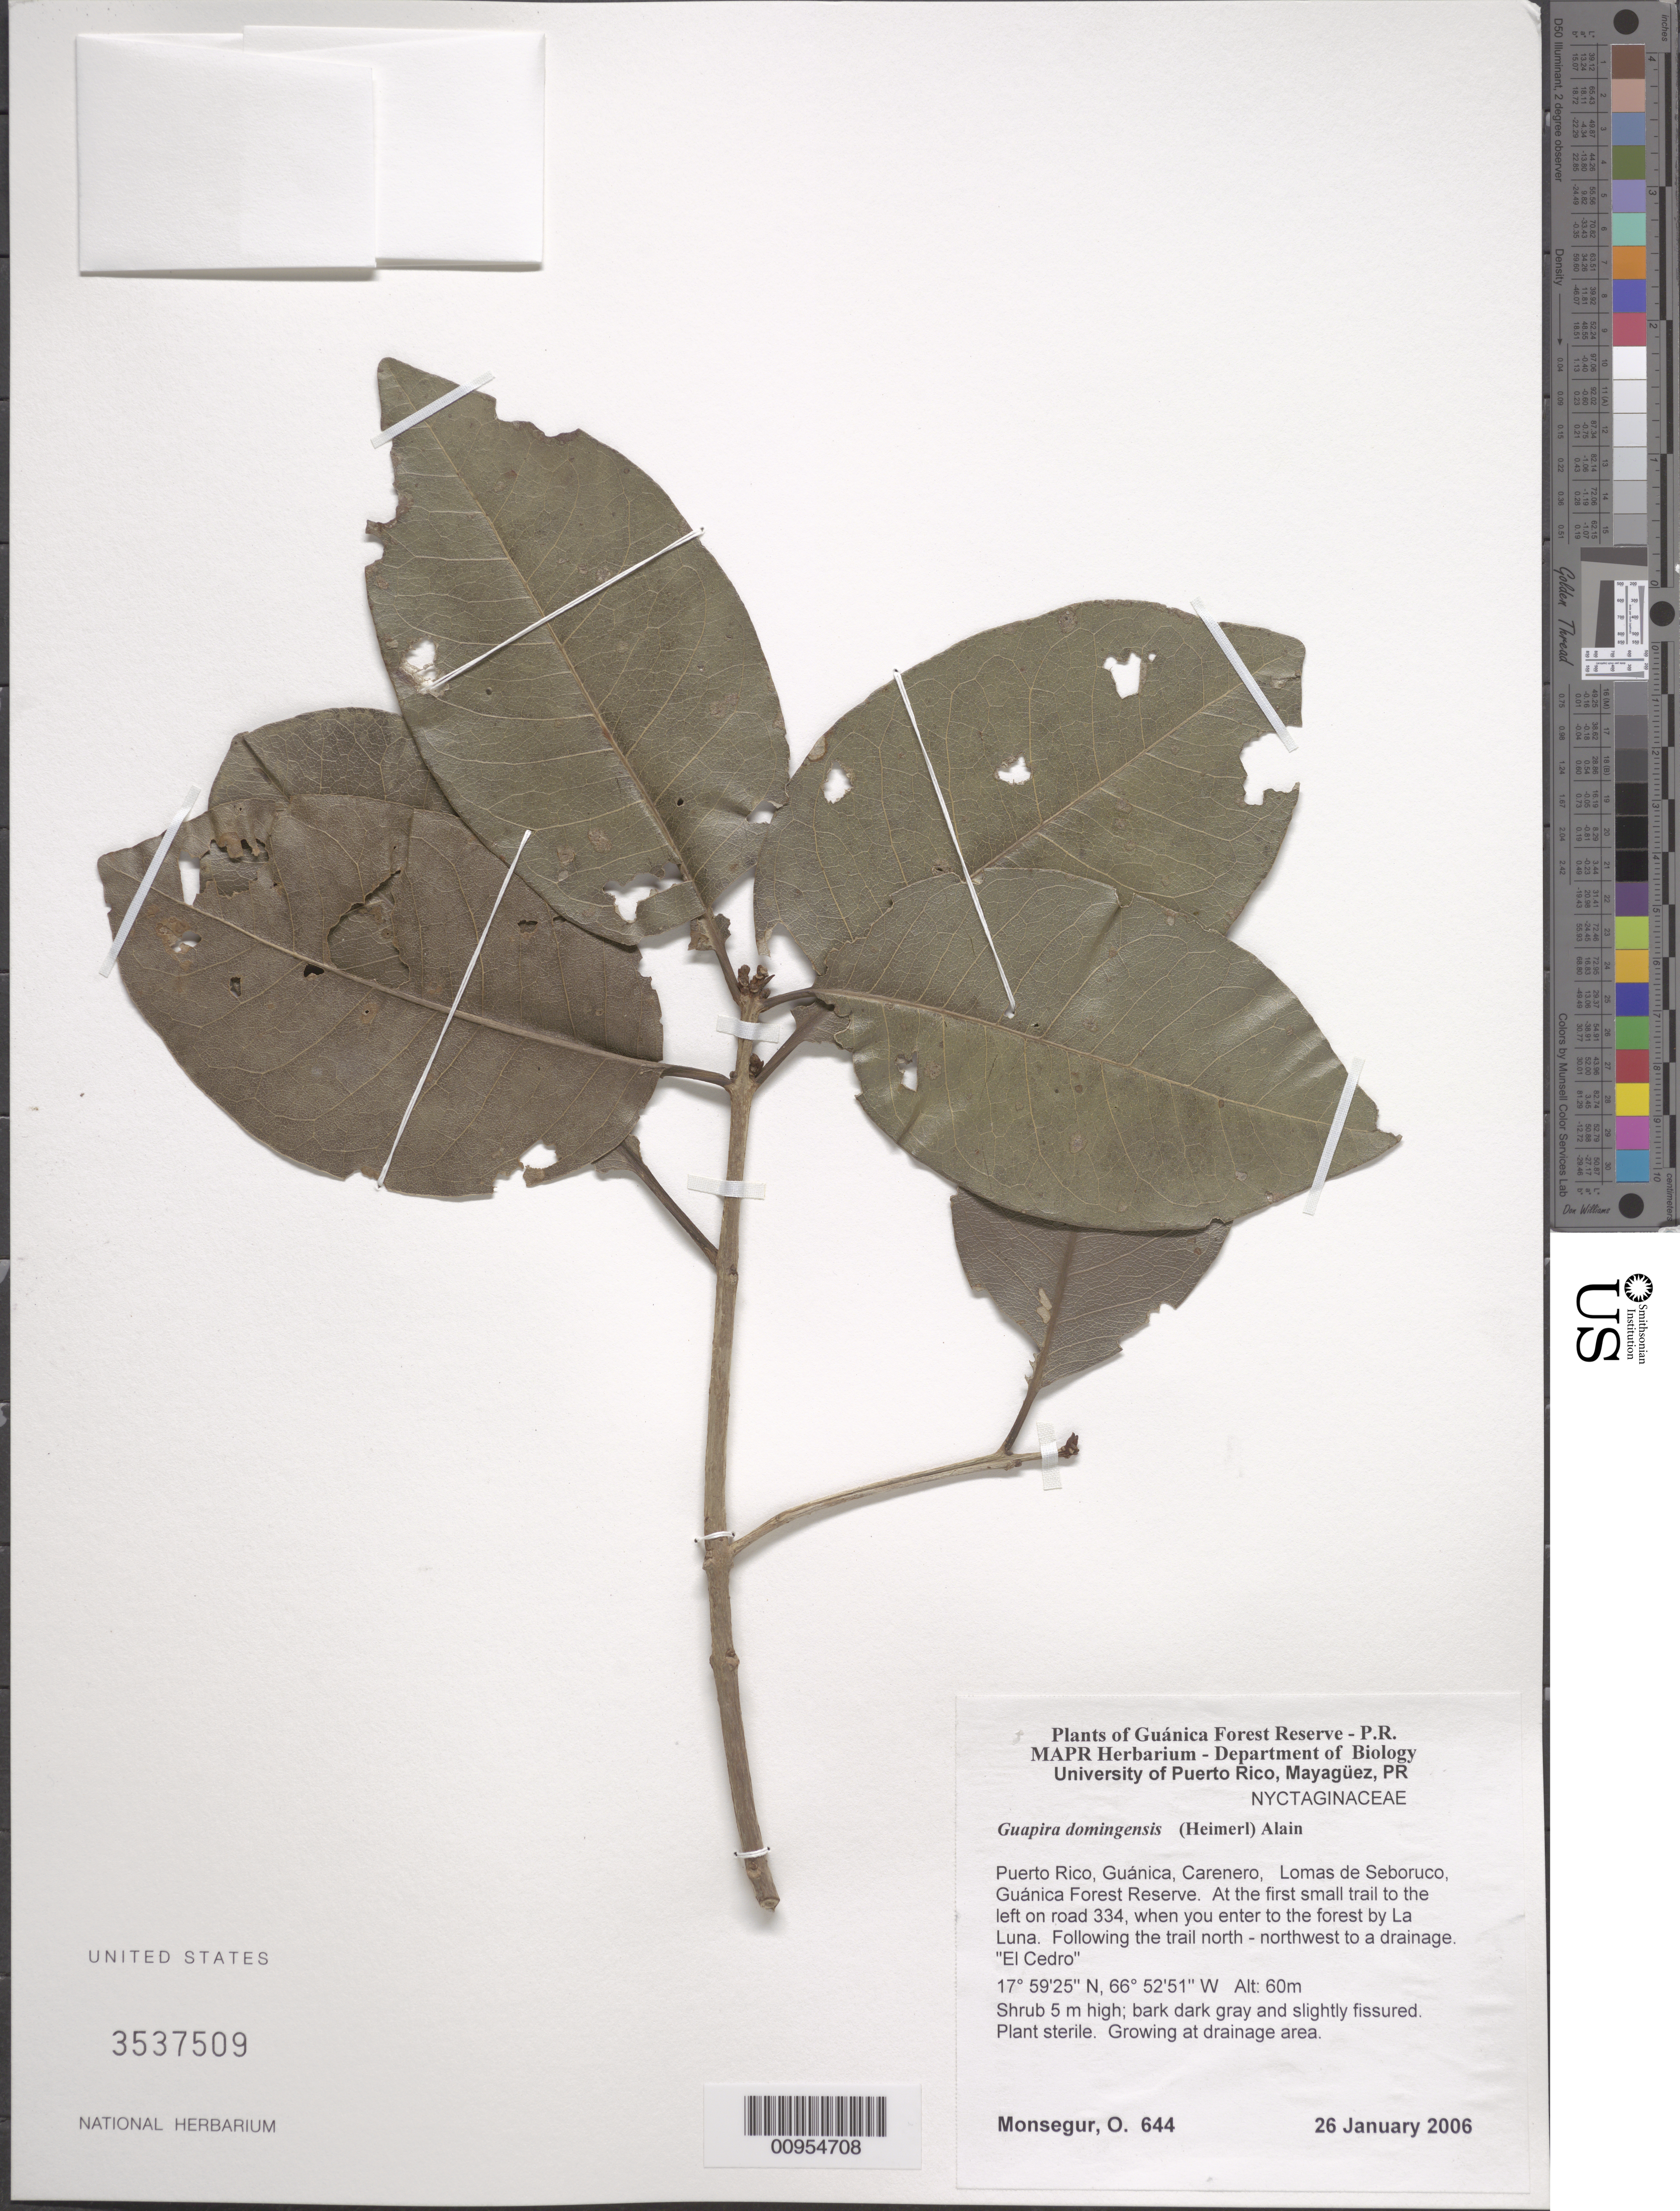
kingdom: Plantae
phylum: Tracheophyta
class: Magnoliopsida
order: Caryophyllales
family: Nyctaginaceae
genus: Guapira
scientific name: Guapira domingensis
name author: (Heimerl) Alain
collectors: O. Monsegur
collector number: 644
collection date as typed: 26 Jan 2006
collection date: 2006-01-26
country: Puerto Rico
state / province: Guánica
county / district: Carenero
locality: Guánica Forest Reserve. Lomas de Seboruco, at the first small trail to the left on road 334, when you enter to the forest by La Luna. Following the trail north - northwest to a drainage. "El Cedro"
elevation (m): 60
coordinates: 17.5925, 66.525144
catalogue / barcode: US 3537509